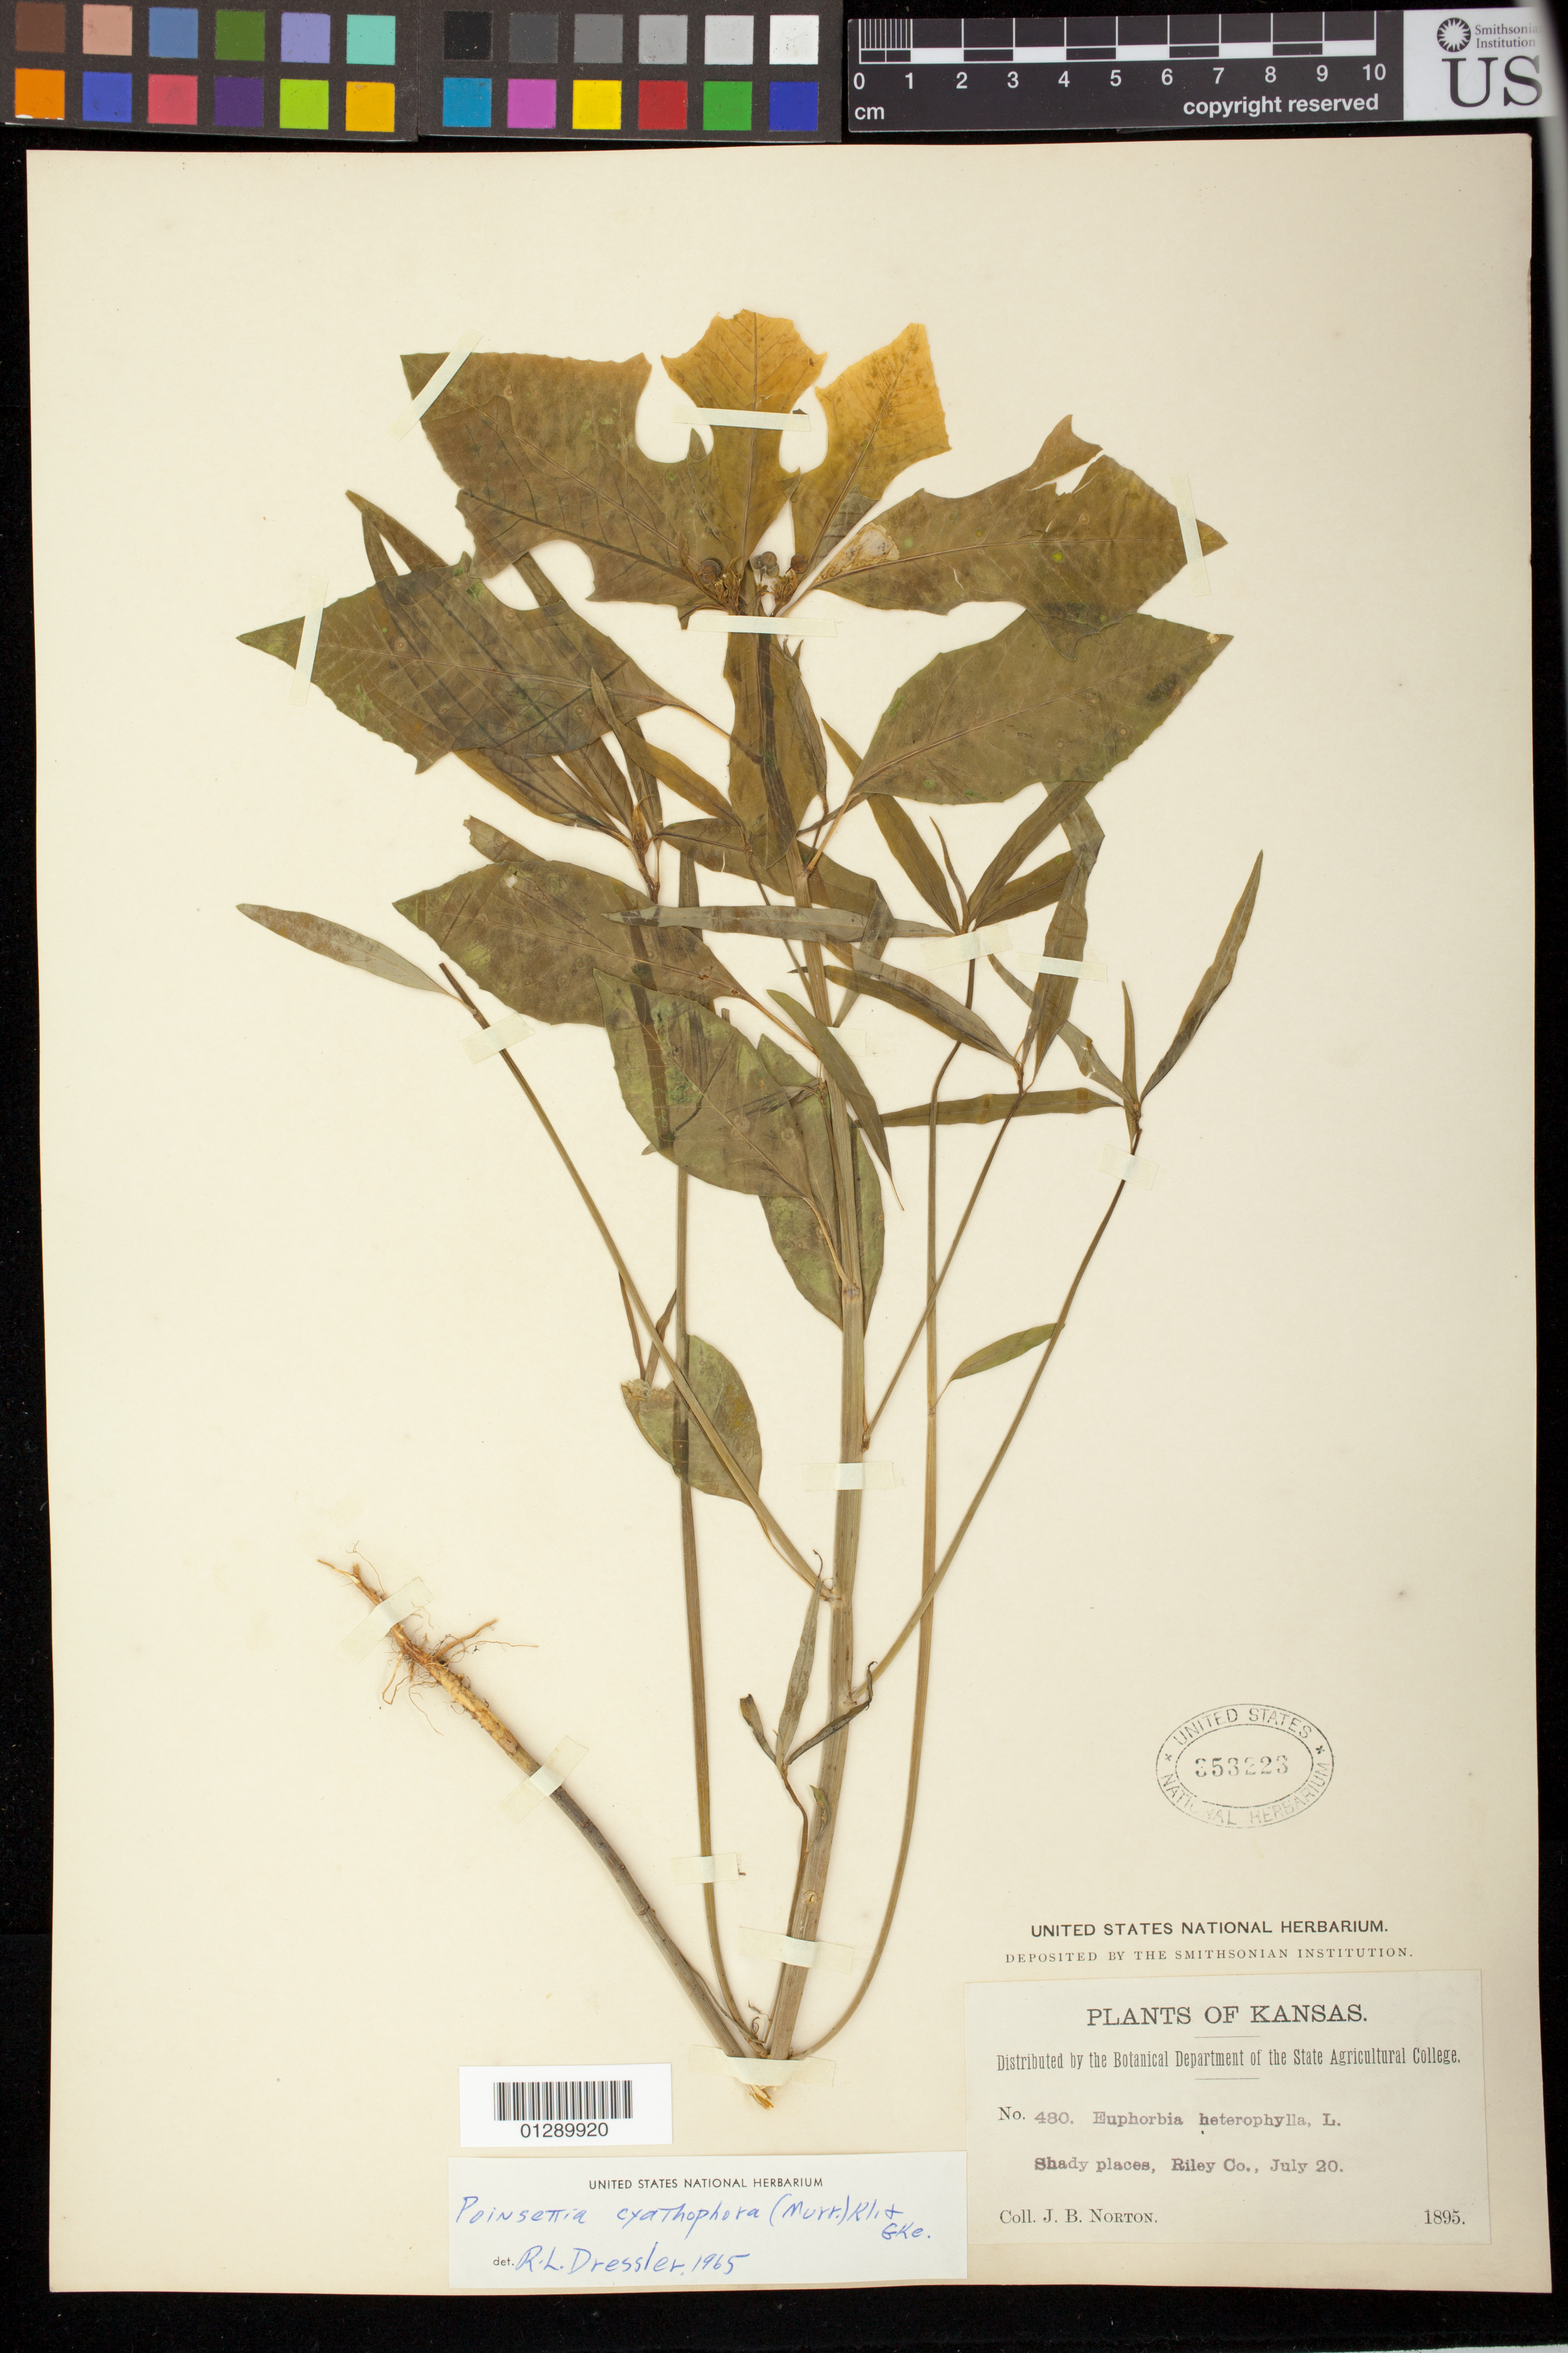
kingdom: Plantae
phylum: Tracheophyta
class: Magnoliopsida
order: Malpighiales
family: Euphorbiaceae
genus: Euphorbia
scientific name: Euphorbia heterophylla var. cyathophora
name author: (Murr.) Griseb.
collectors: J. B. Norton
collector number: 480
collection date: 1895-07-20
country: United States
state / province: Kansas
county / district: Riley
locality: Prairie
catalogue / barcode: US 353223